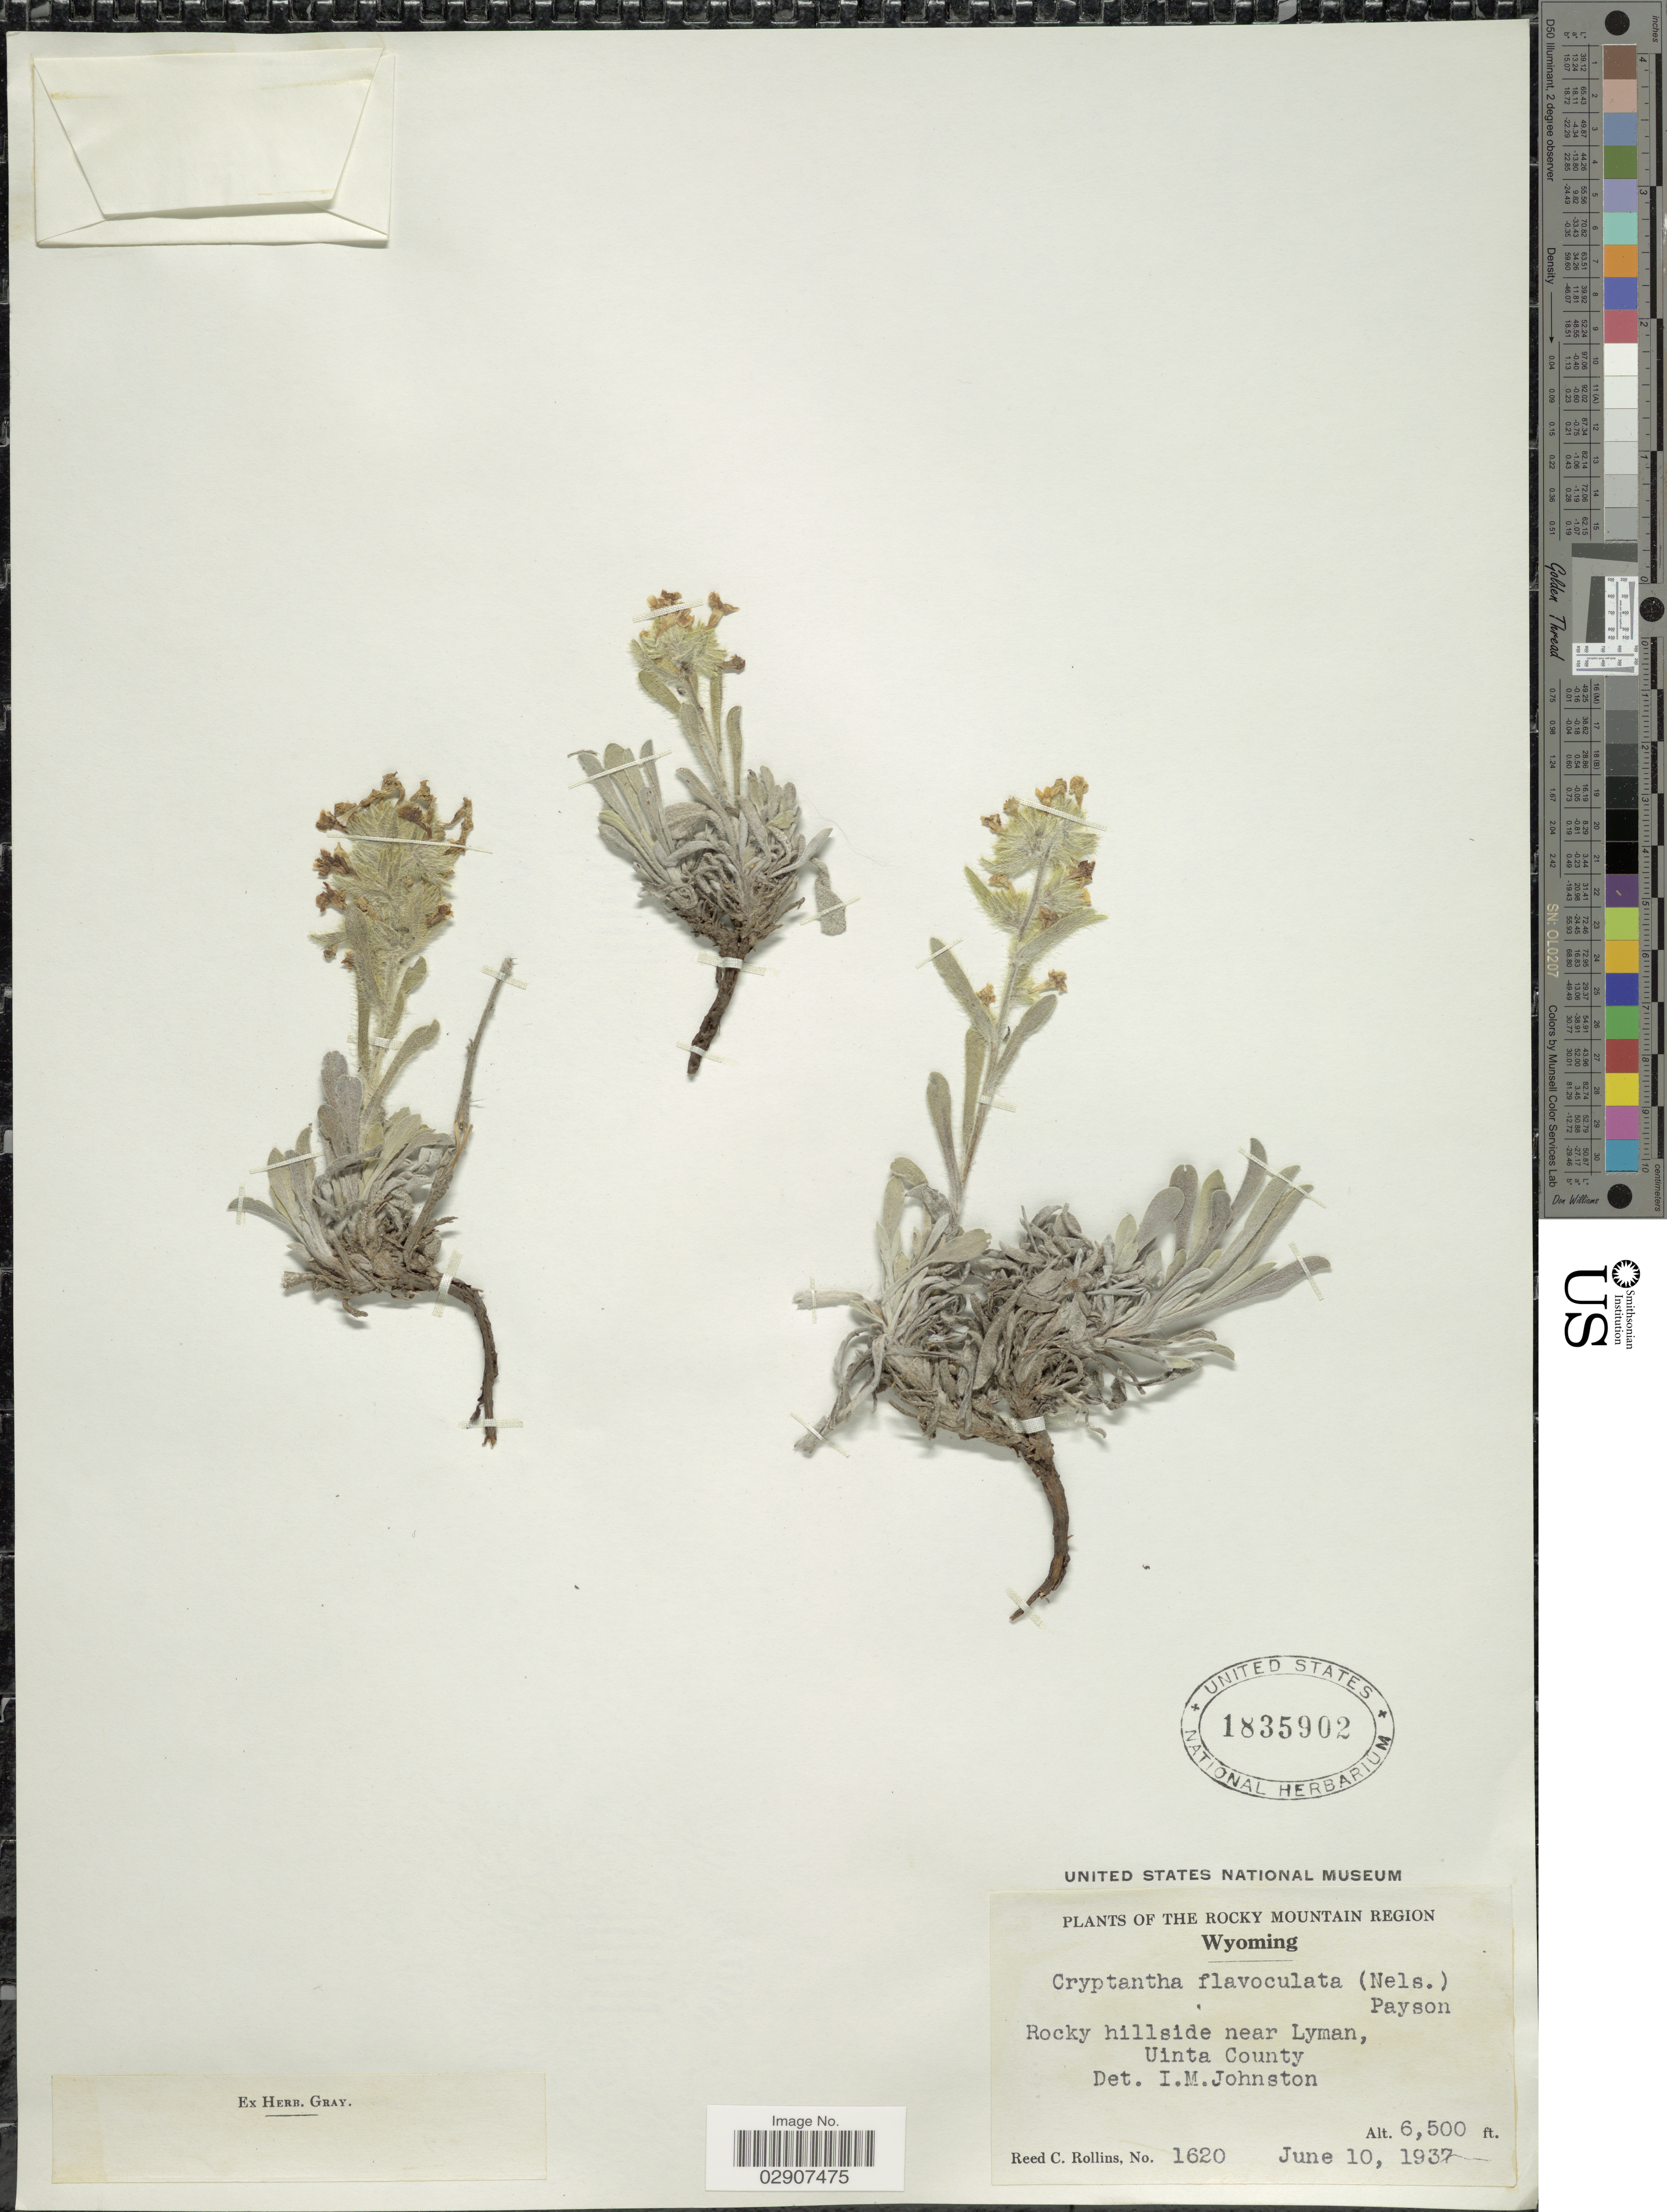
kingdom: Plantae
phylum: Tracheophyta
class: Magnoliopsida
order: Boraginales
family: Boraginaceae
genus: Cryptantha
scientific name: Cryptantha flavoculata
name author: (A. Nelson) Payson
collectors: R. C. Rollins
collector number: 1620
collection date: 1937-06-10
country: United States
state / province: Wyoming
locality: The Rocky Mountain Region, Rocky hillside near Lyman, Uinta County.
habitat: rocky hillside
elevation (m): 1981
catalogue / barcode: US 1835902